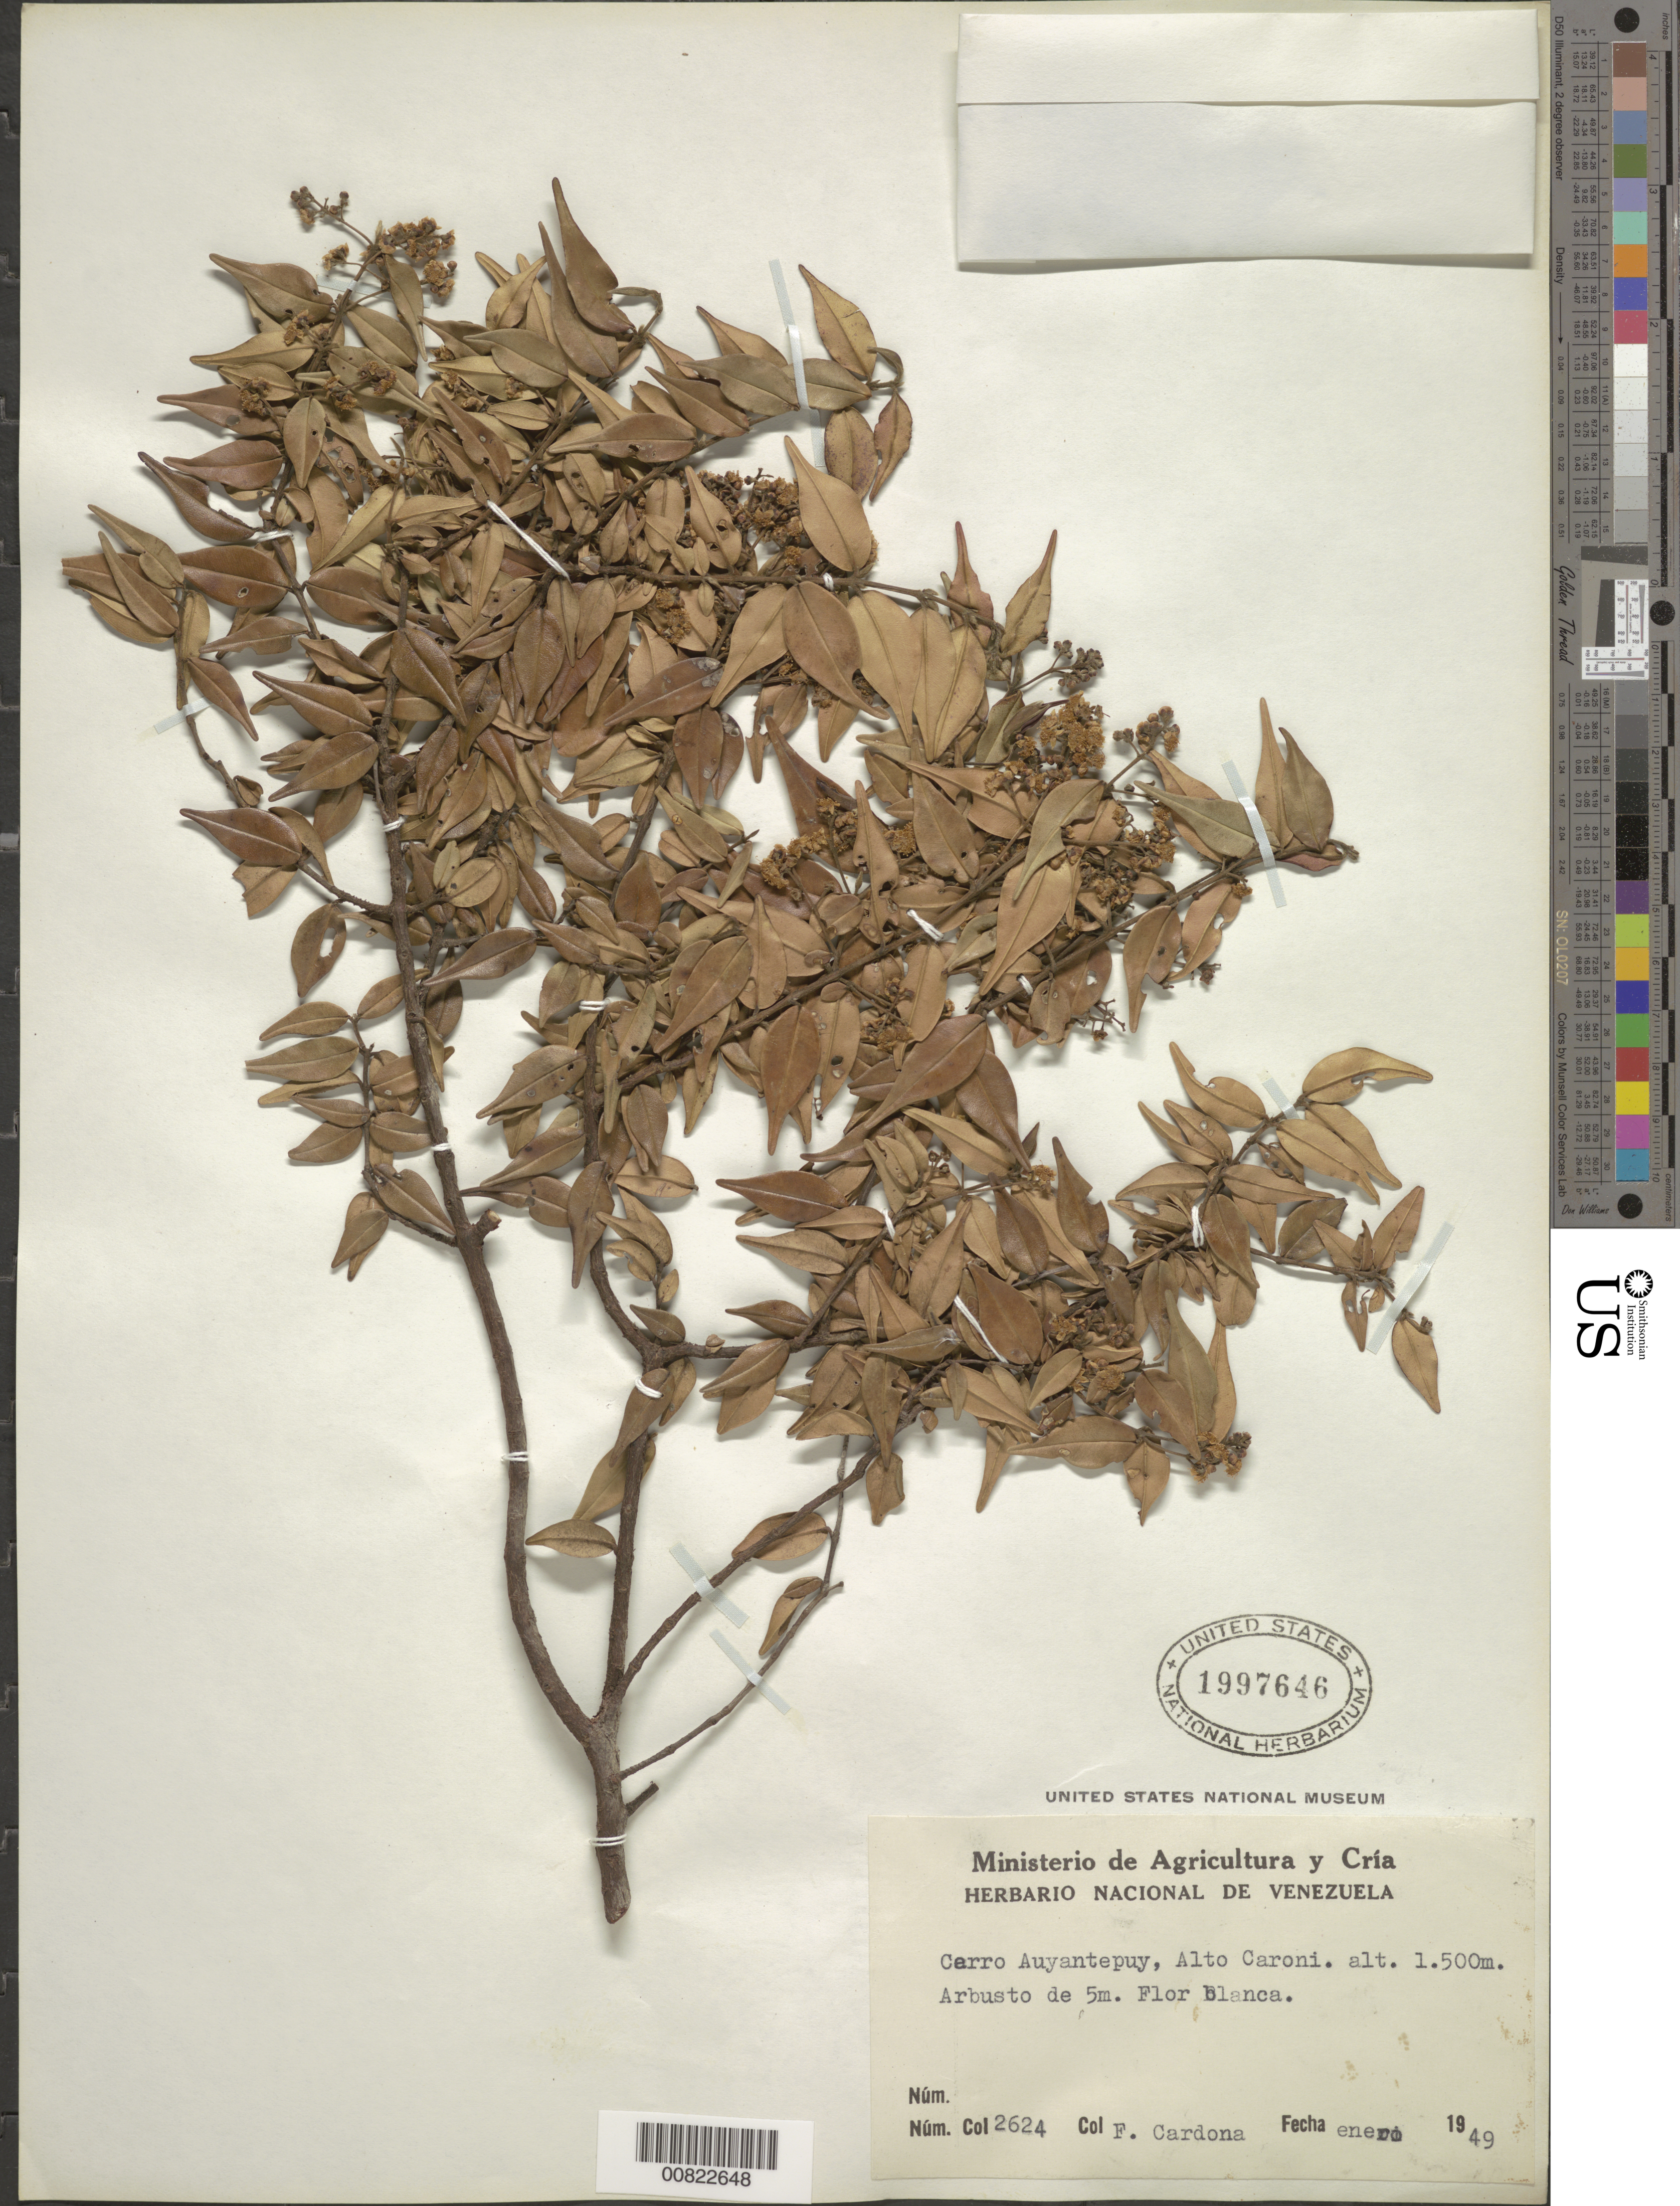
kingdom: Plantae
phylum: Tracheophyta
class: Magnoliopsida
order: Myrtales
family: Myrtaceae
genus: Myrcia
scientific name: Myrcia sylvatica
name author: (G. Mey.) DC.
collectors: F. Cardona Puig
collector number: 2624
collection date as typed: Jan-49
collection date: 1949-01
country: Venezuela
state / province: Bolívar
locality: Cerro Auyantepuí, Alto Río Caroní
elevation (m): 1500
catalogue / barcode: US 1997646